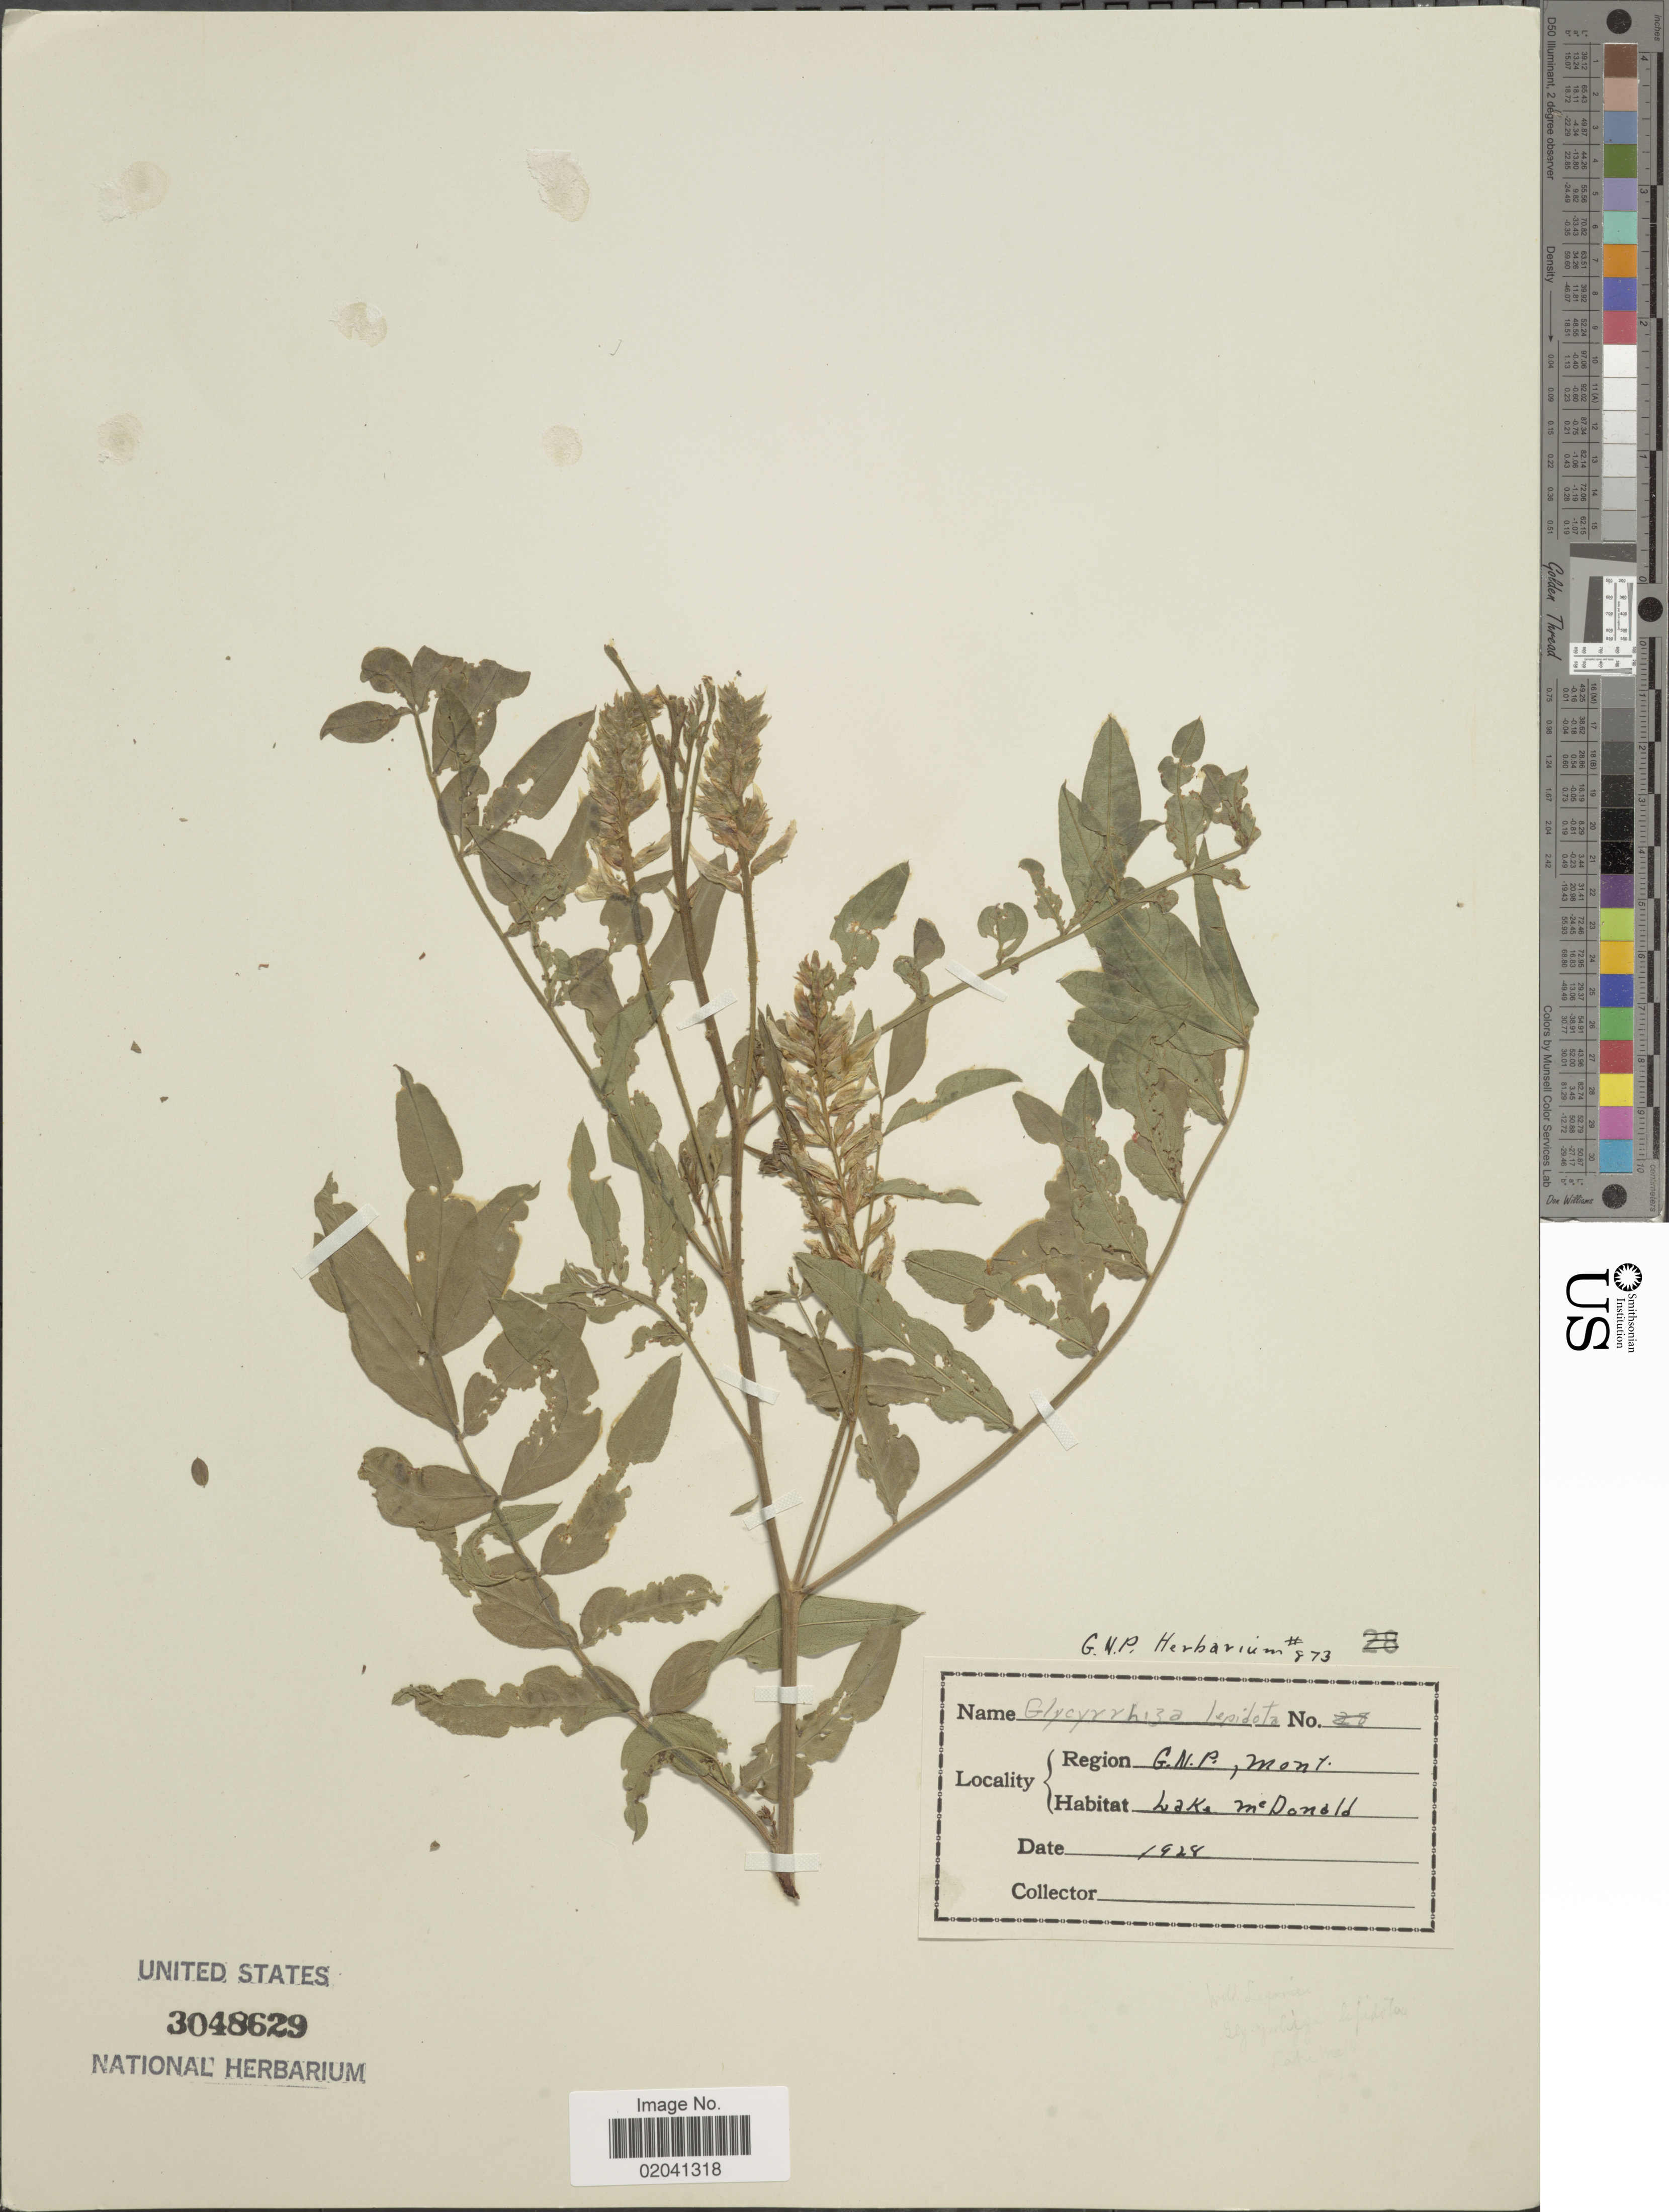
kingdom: Plantae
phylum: Tracheophyta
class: Magnoliopsida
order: Fabales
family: Fabaceae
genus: Glycyrrhiza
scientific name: Glycyrrhiza lepidota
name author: Pursh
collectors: ex herb. G. N. P.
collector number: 873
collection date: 1924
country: United States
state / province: Montana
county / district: Flathead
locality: Glacier Nat'l. Park, Lake McDonald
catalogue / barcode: US 3048629